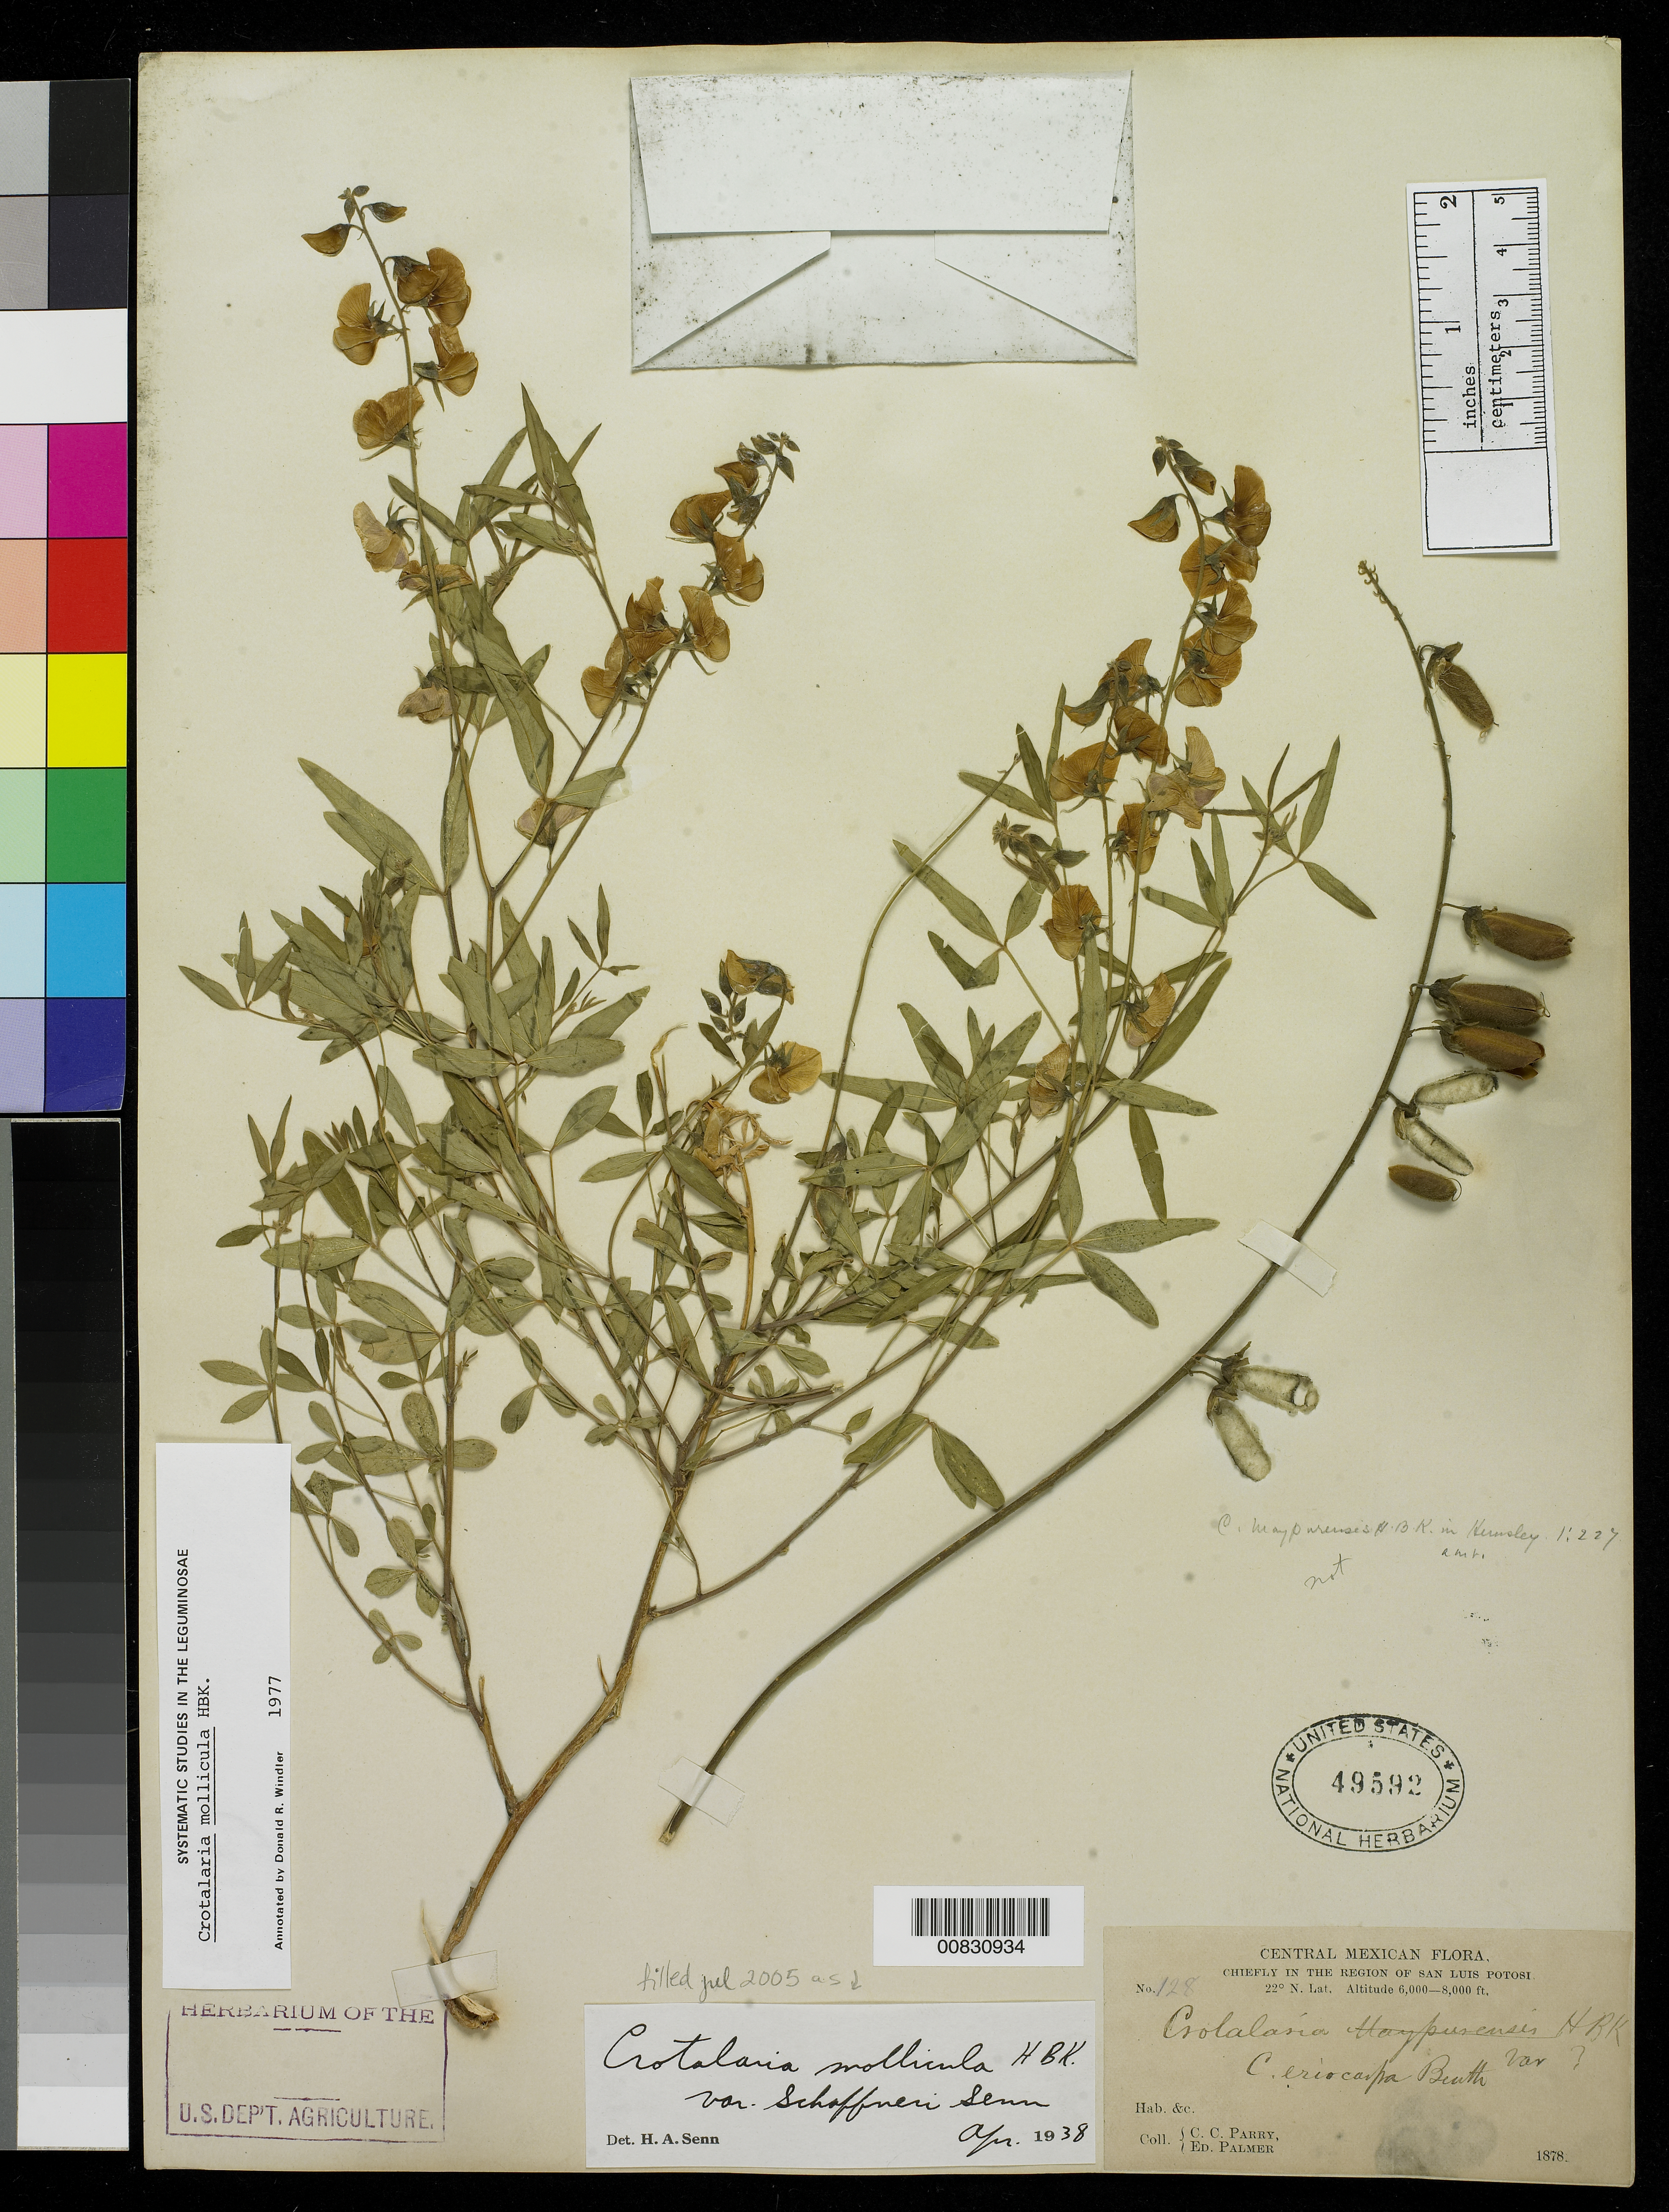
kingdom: Plantae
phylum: Tracheophyta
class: Magnoliopsida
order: Fabales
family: Fabaceae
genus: Crotalaria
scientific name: Crotalaria mollicula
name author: Kunth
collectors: C. C. Parry & E. Palmer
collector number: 128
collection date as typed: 1878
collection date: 1878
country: Mexico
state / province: San Luis Potosí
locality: Chiefly in the region of San Luis Potosí.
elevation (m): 1829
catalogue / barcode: US 49592